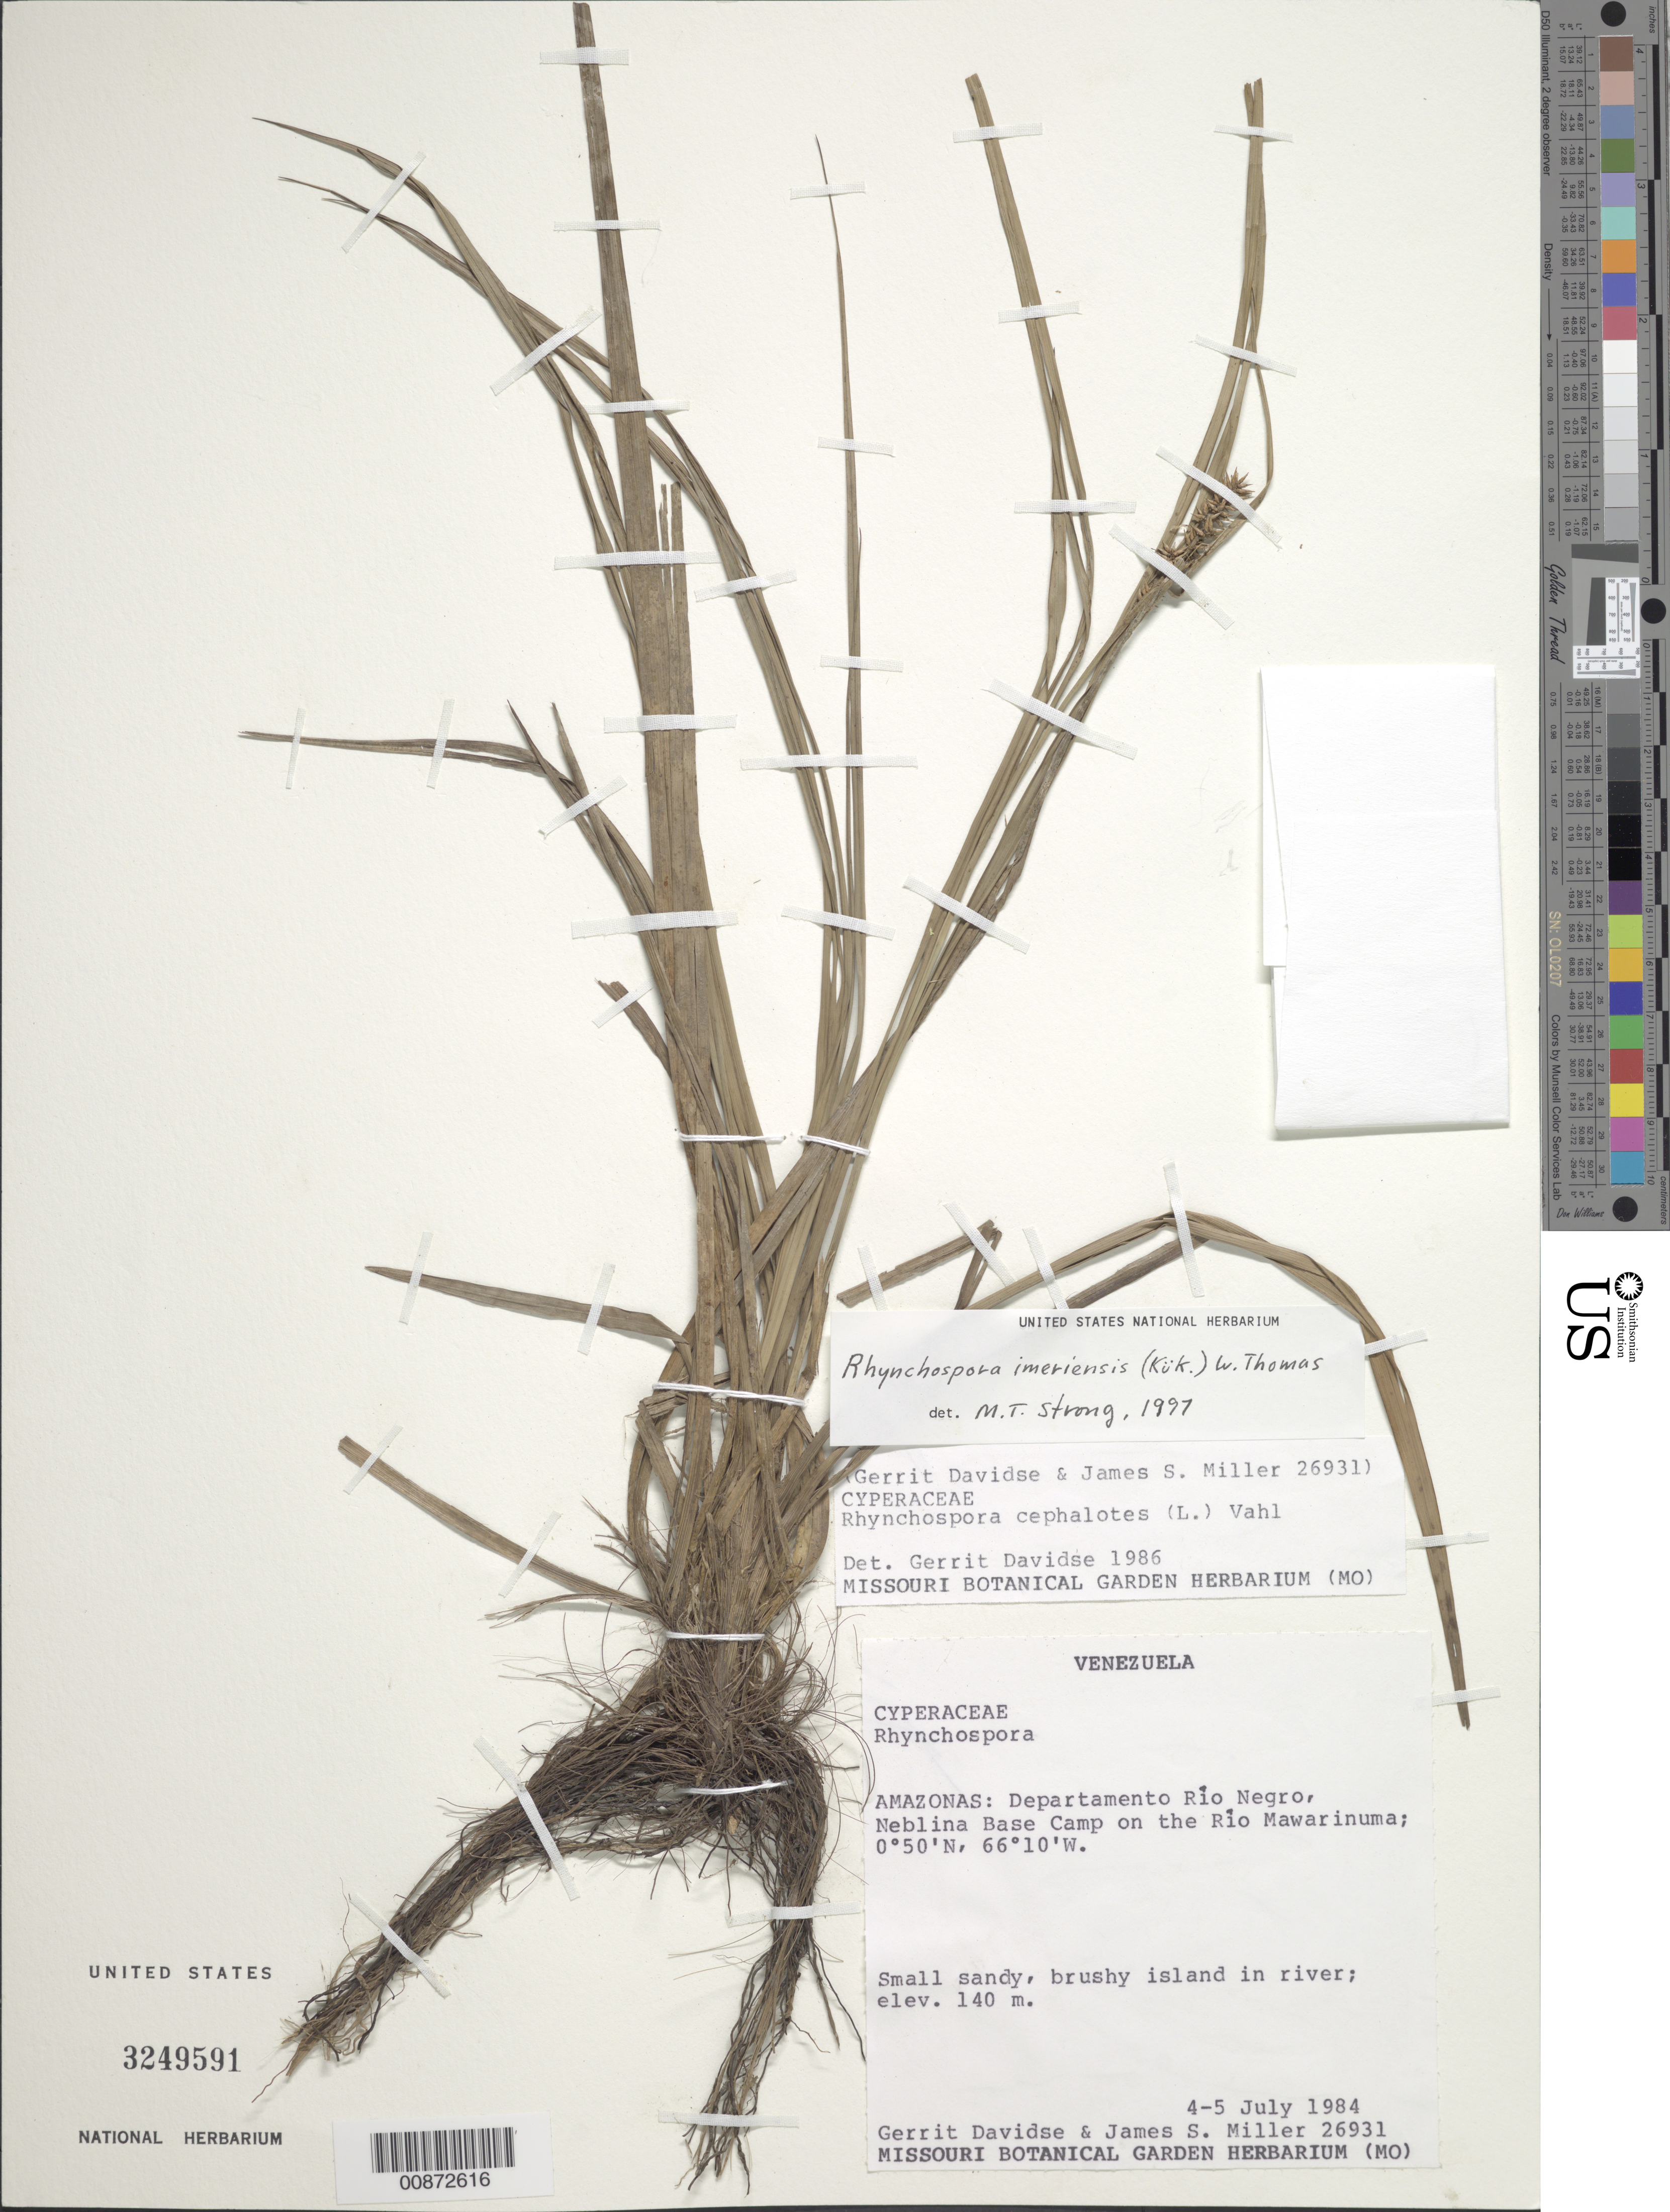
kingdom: Plantae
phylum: Tracheophyta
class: Liliopsida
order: Poales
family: Cyperaceae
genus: Rhynchospora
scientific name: Rhynchospora imeriensis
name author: (Kük.) W.W. Thomas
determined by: Strong, M. T., (US), Smithsonian Institution - National Museum of Natural History (UNITED STATES)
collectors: G. Davidse & J. S. Miller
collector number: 26931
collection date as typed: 4-Jul-84 to 5-Jul-84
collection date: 1984-07-04/1984-07-05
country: Venezuela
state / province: Amazonas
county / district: Río Negro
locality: Neblina Base Camp, Río Mawarinuma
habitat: Small sandy, brushy island in river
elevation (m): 140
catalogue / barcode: US 3249591